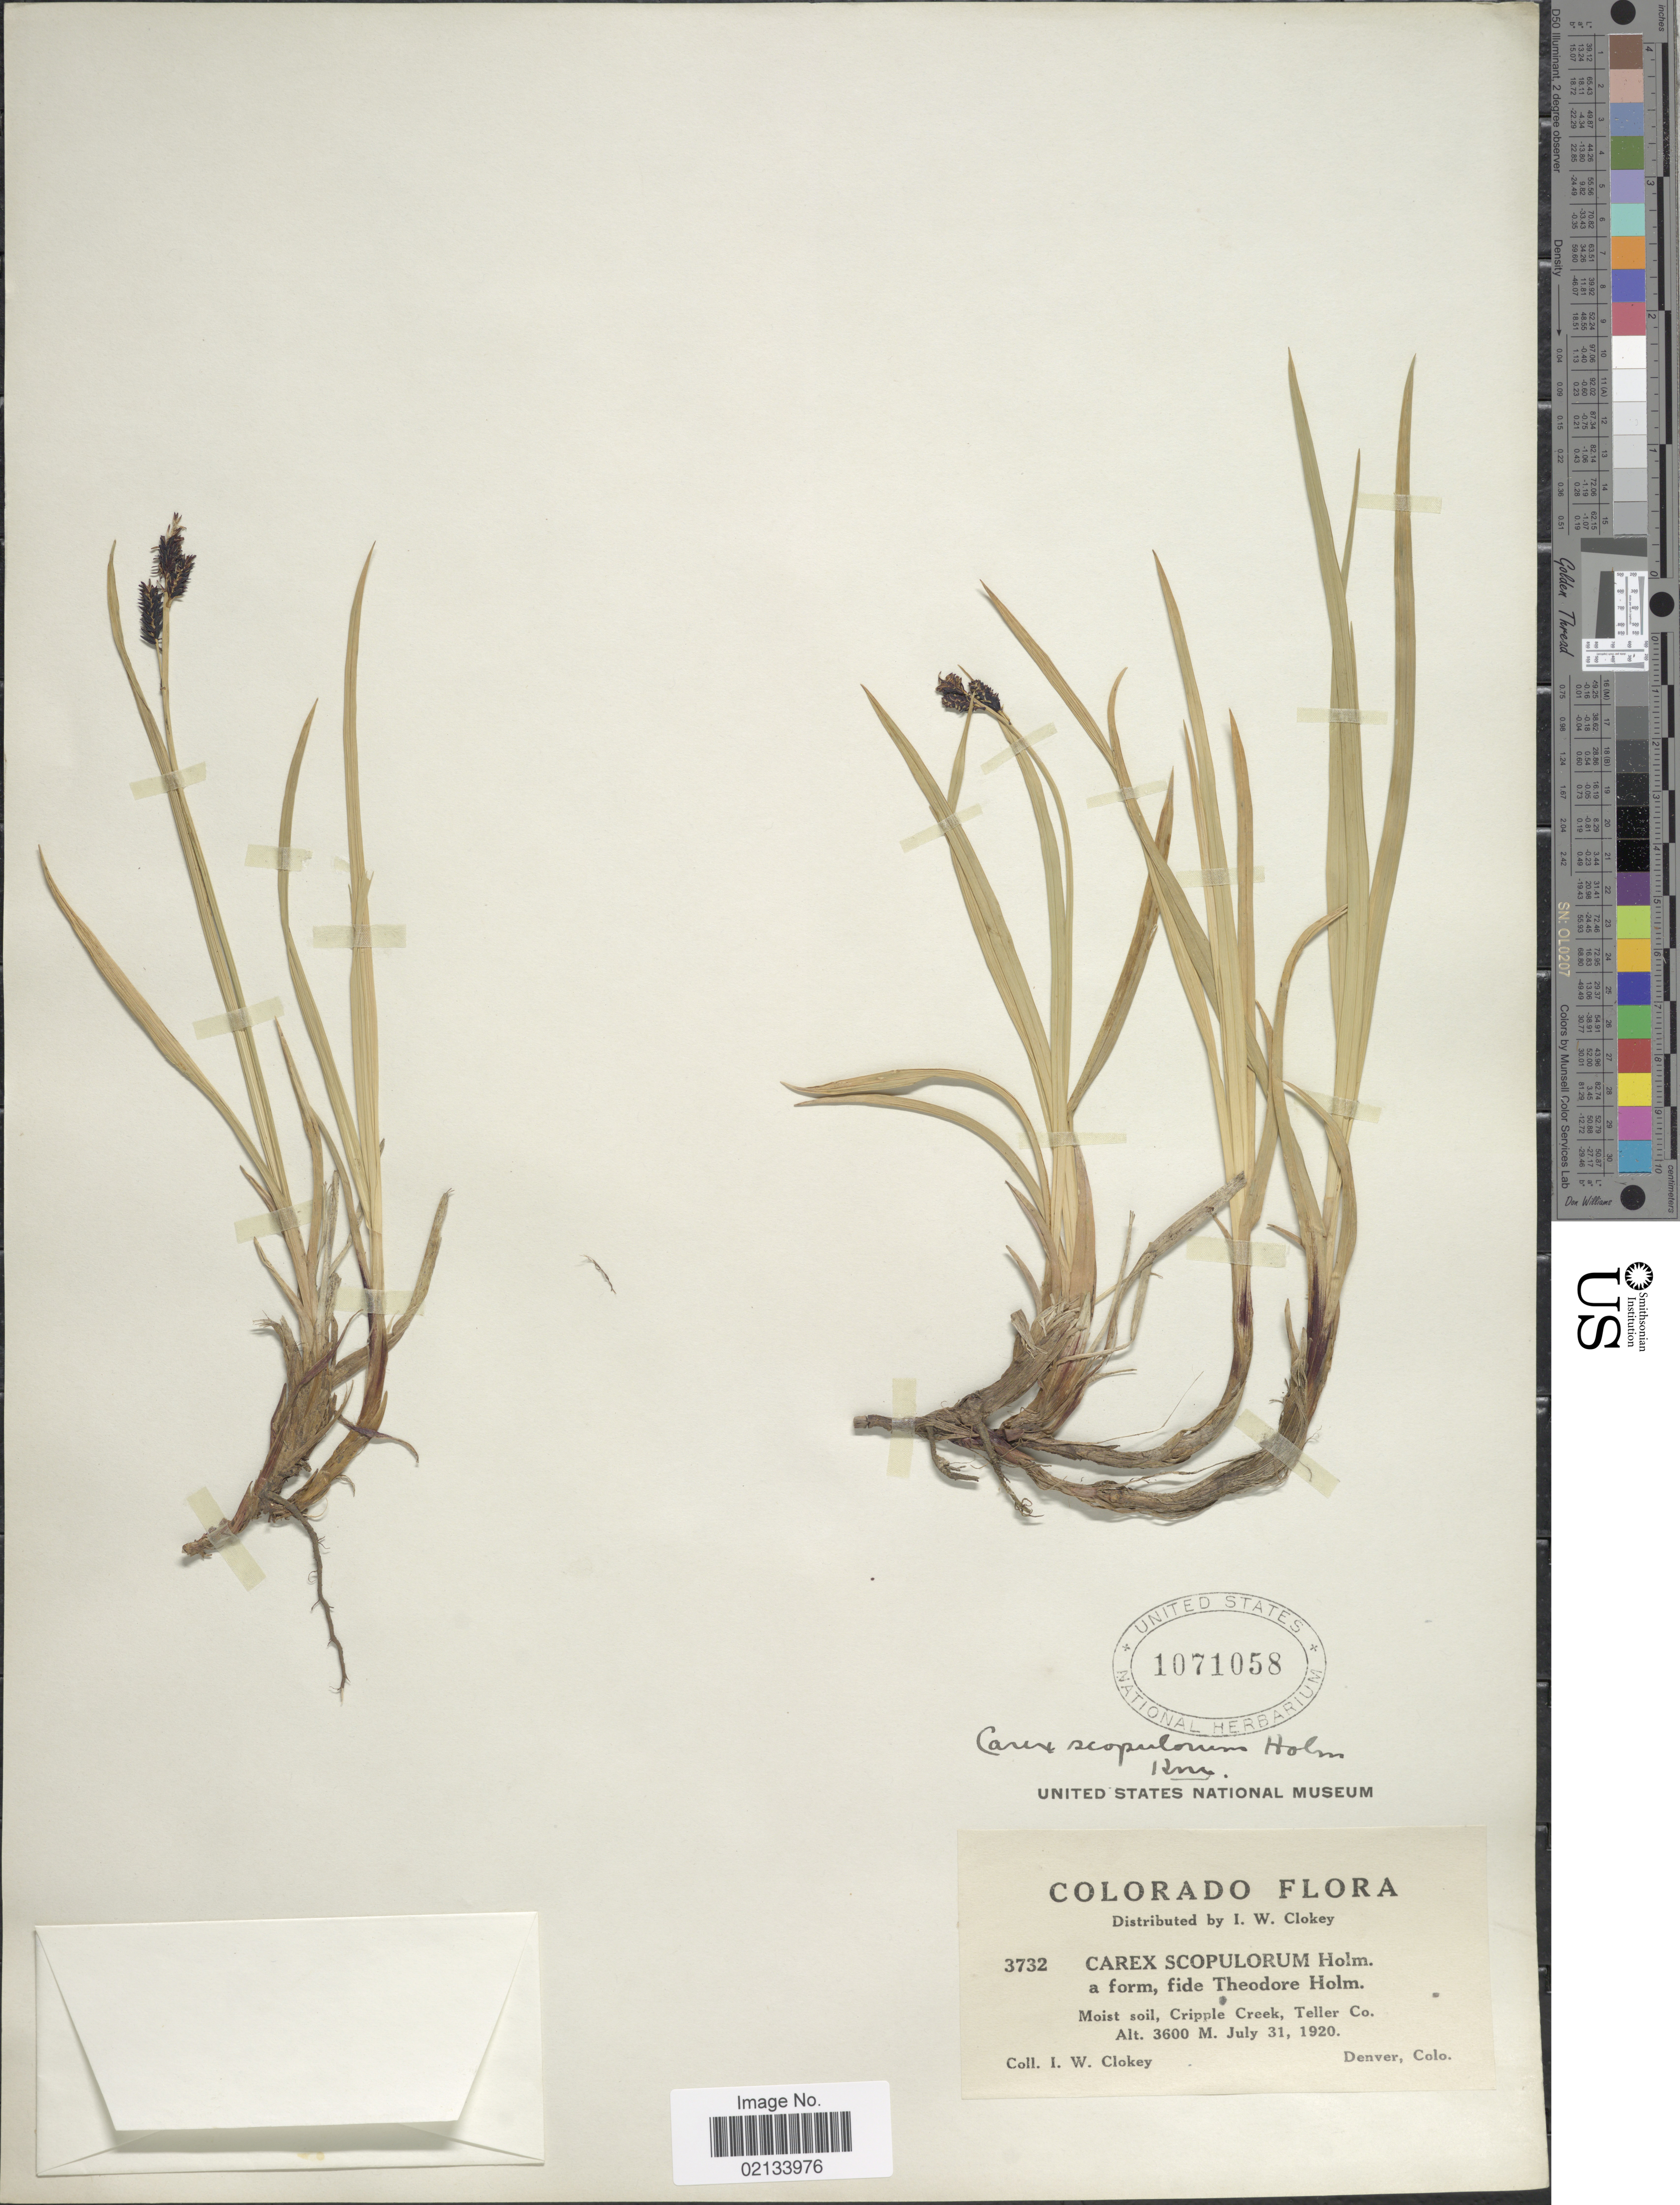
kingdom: Plantae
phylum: Tracheophyta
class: Liliopsida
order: Poales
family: Cyperaceae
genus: Carex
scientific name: Carex scopulorum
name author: Holm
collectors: I. W. Clokey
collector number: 3732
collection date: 1920-07-31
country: United States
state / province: Colorado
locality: Moist soil, Cripple Creek, Teller Co.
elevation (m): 3600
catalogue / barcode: US 1071058